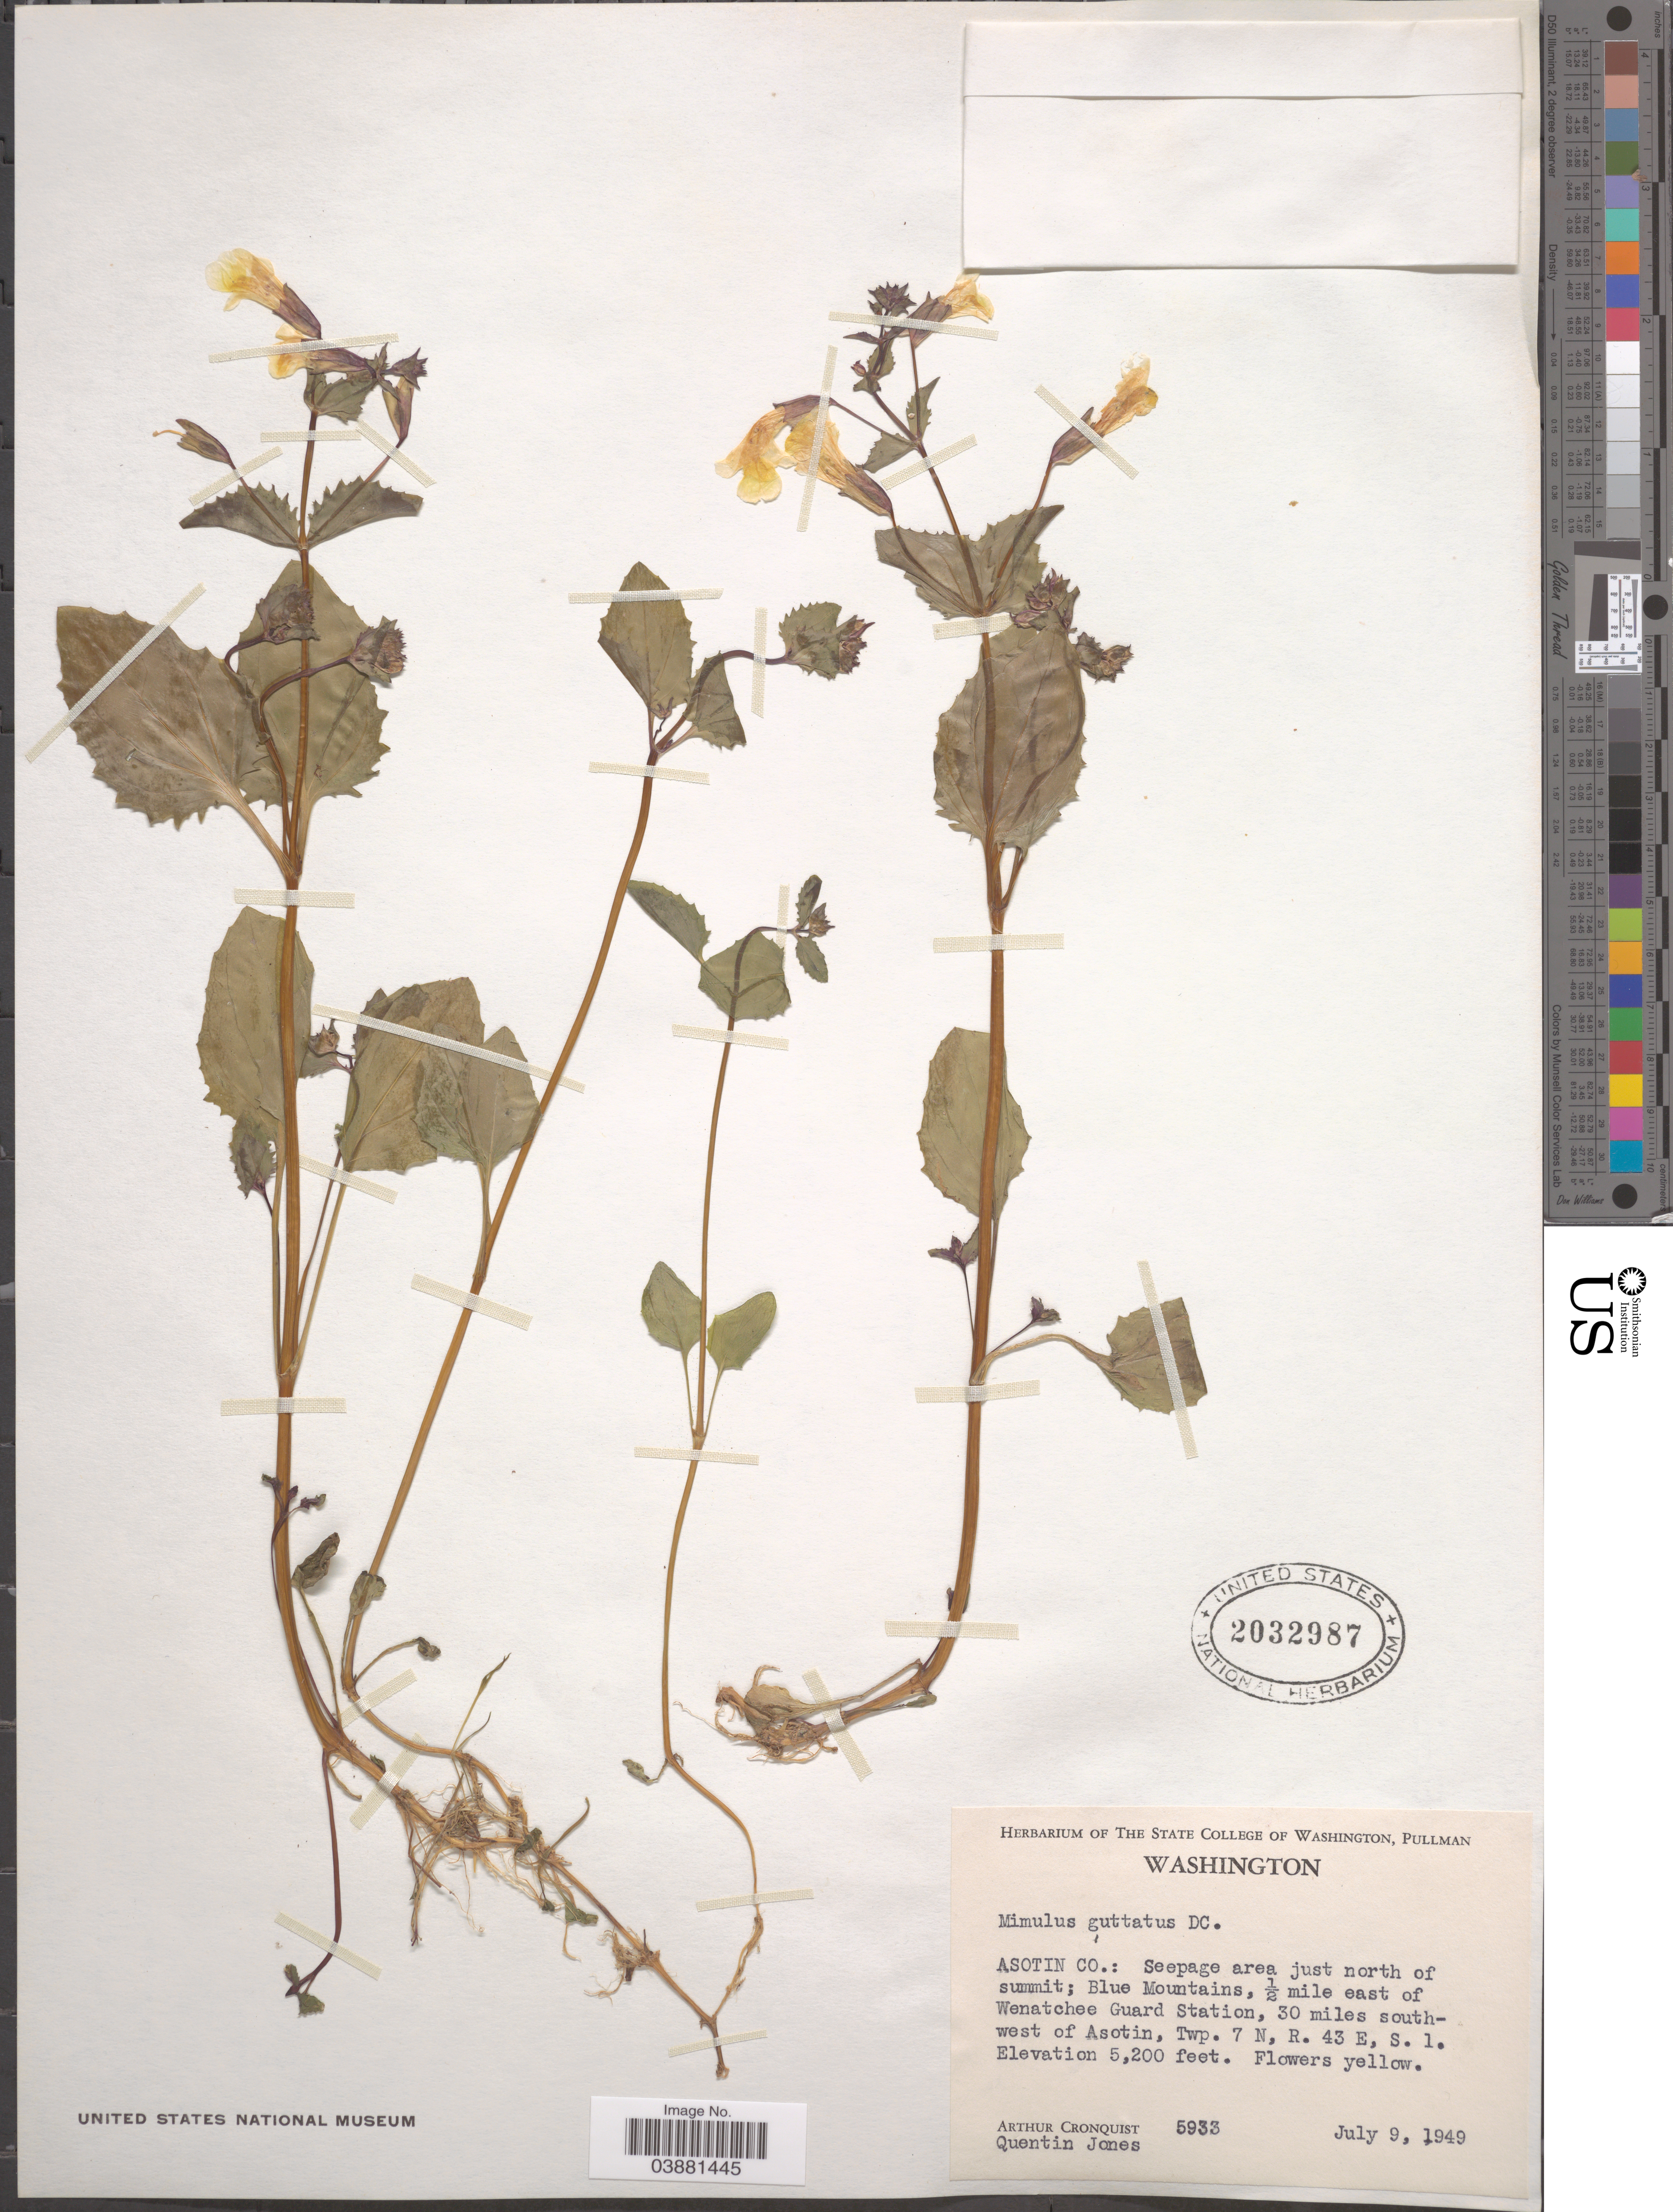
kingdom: Plantae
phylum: Tracheophyta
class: Magnoliopsida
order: Lamiales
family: Phrymaceae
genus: Mimulus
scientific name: Mimulus guttatus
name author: DC.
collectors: A. J. Cronquist & Q. Jones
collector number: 5933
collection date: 1949-07-09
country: United States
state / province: Washington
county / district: Asotin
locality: Asotin Co.: Seepage area just north of summit; Blue Mountains, ½ mile east of Wenatchee Guard Station, 30 miles southwest of Asotin, Twp. 7 N, R. 43 E, S. 1.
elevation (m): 1585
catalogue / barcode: US 2032987